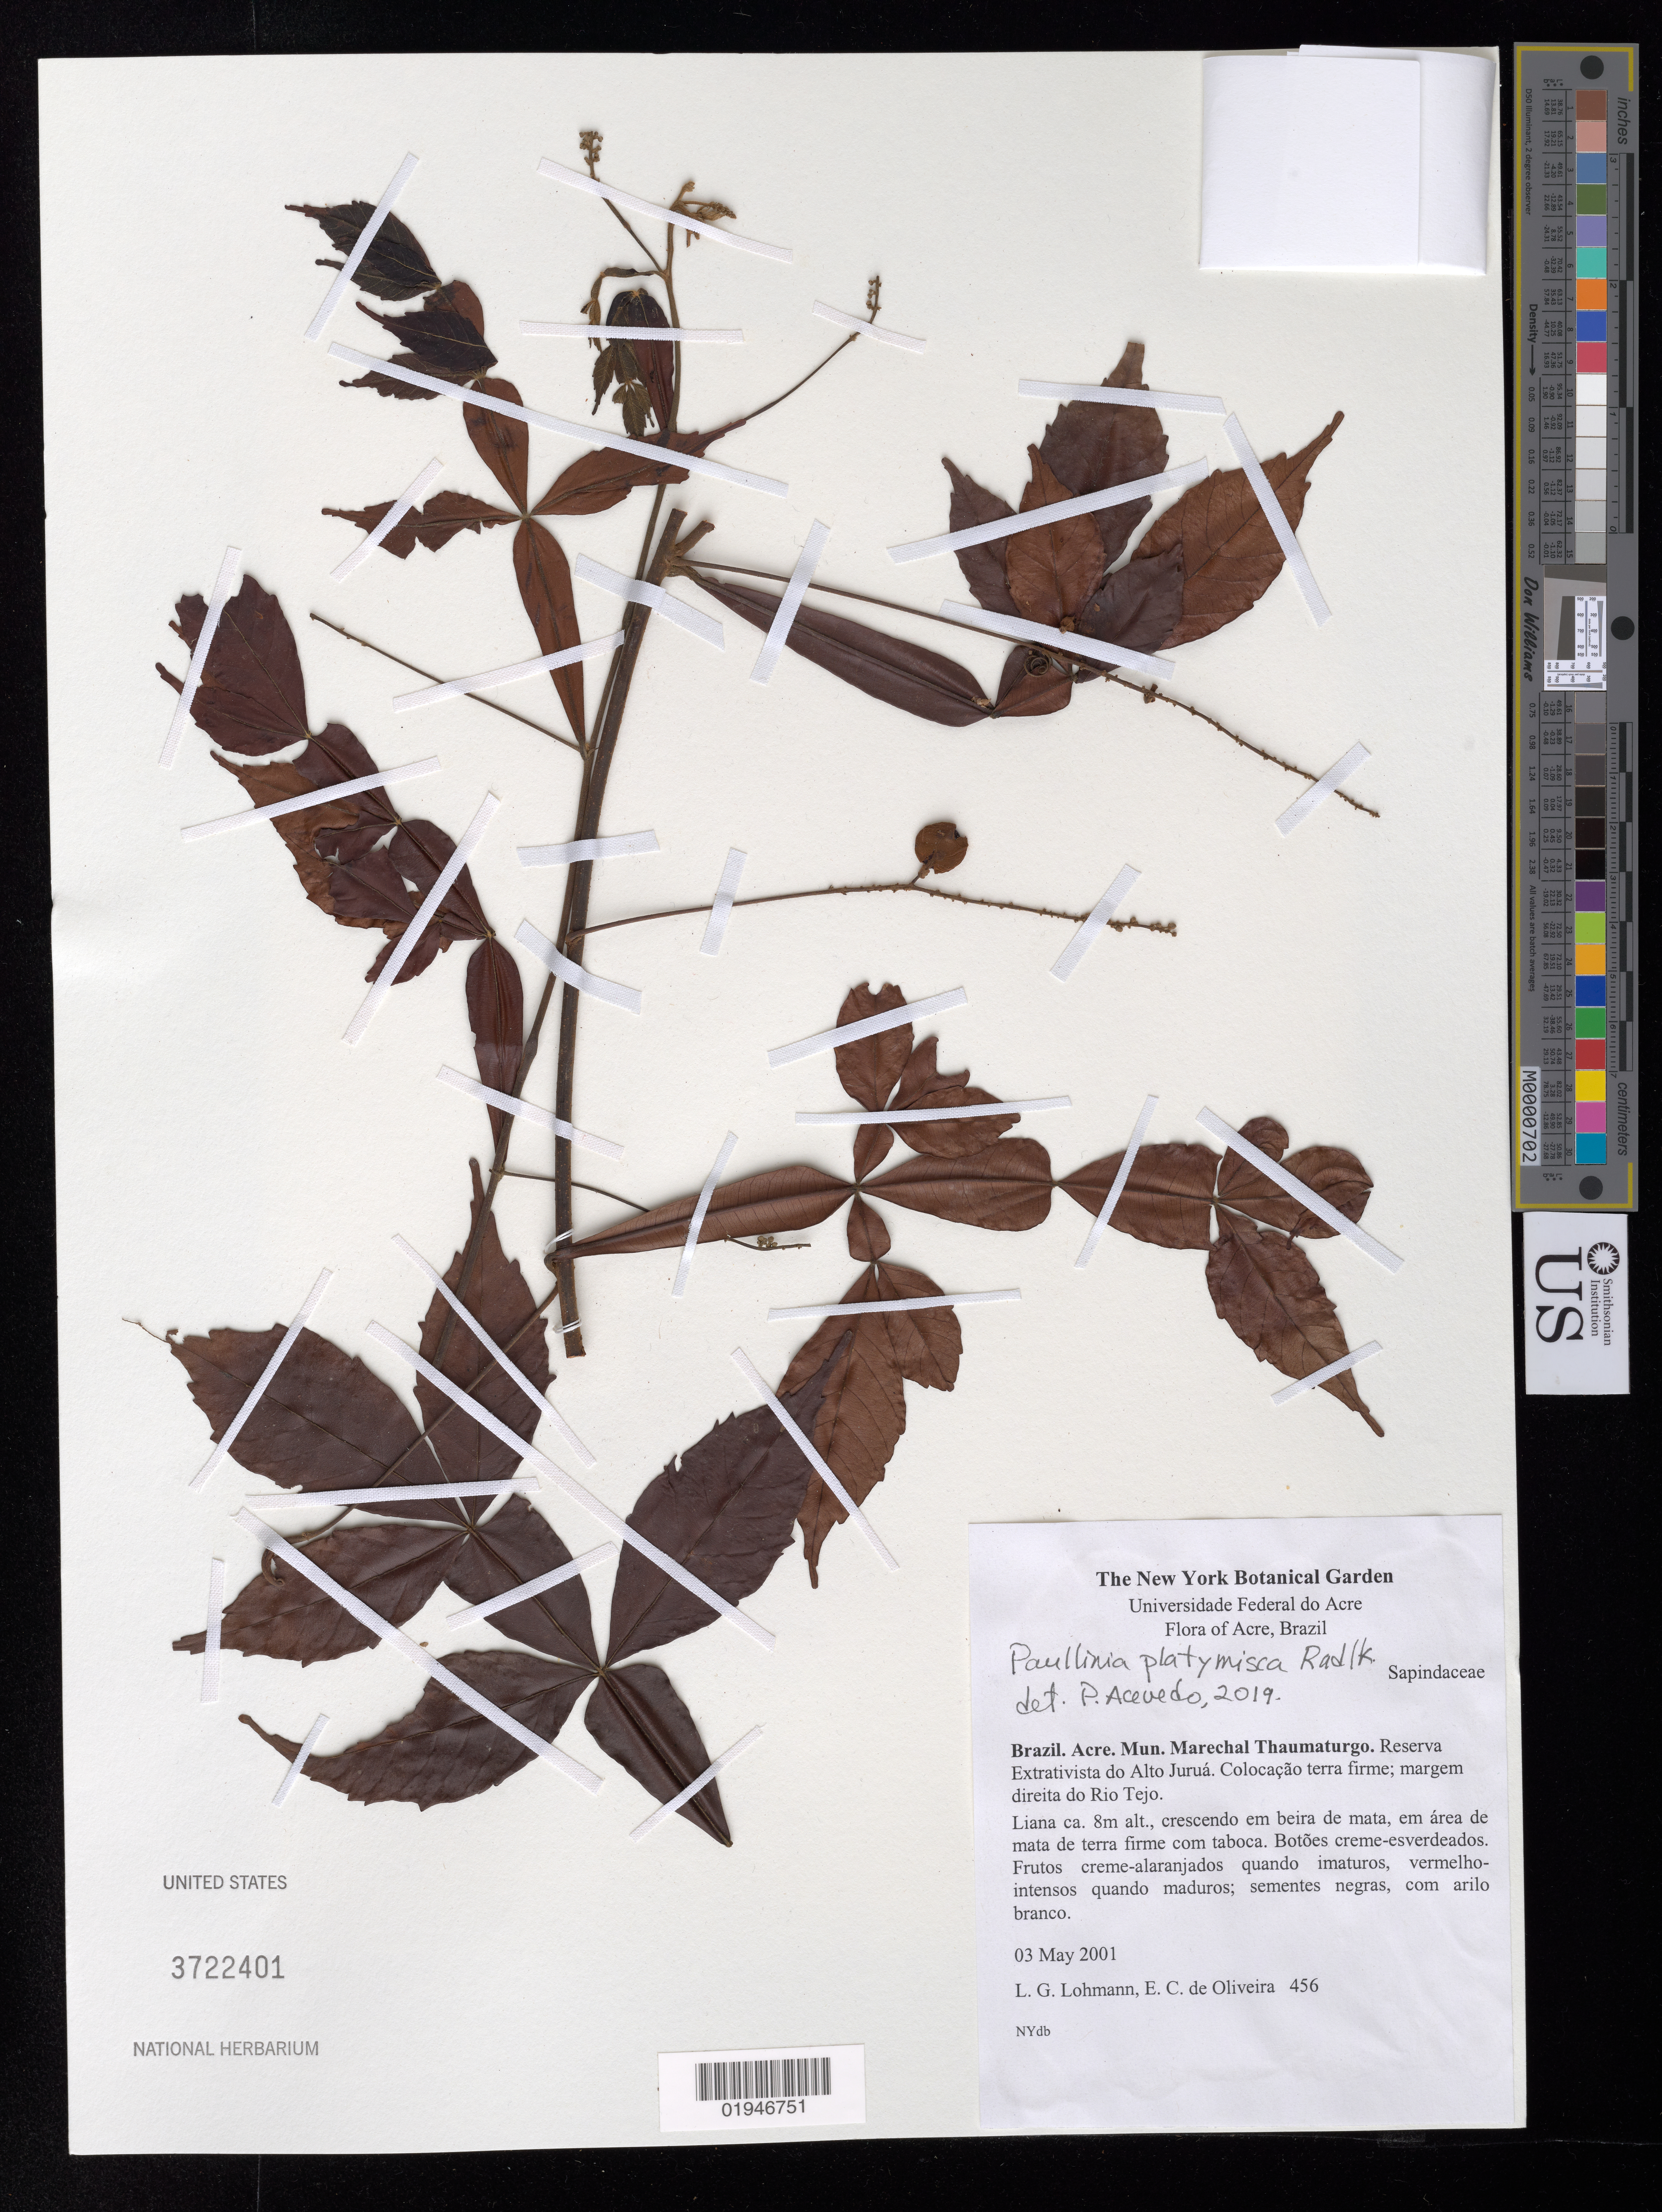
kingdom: Plantae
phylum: Tracheophyta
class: Magnoliopsida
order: Sapindales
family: Sapindaceae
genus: Paullinia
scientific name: Paullinia pterophylla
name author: Triana & Planch.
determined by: Acevedo-Rodriguez, P., (US), Smithsonian Institution - National Museum of Natural History (UNITED STATES)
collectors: L. G. Lohmann & E. C. Oliveira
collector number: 456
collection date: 2001-05-03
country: Brazil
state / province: Acre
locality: Mun. Marechal Thaumaturgo. Reserva Extrativista do Alto Juruá. Colocação terra firme; margem direita do Rio Tejo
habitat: Crescendo em beira de mata, em área de mata de terra firme com taboca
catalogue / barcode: US 3722401